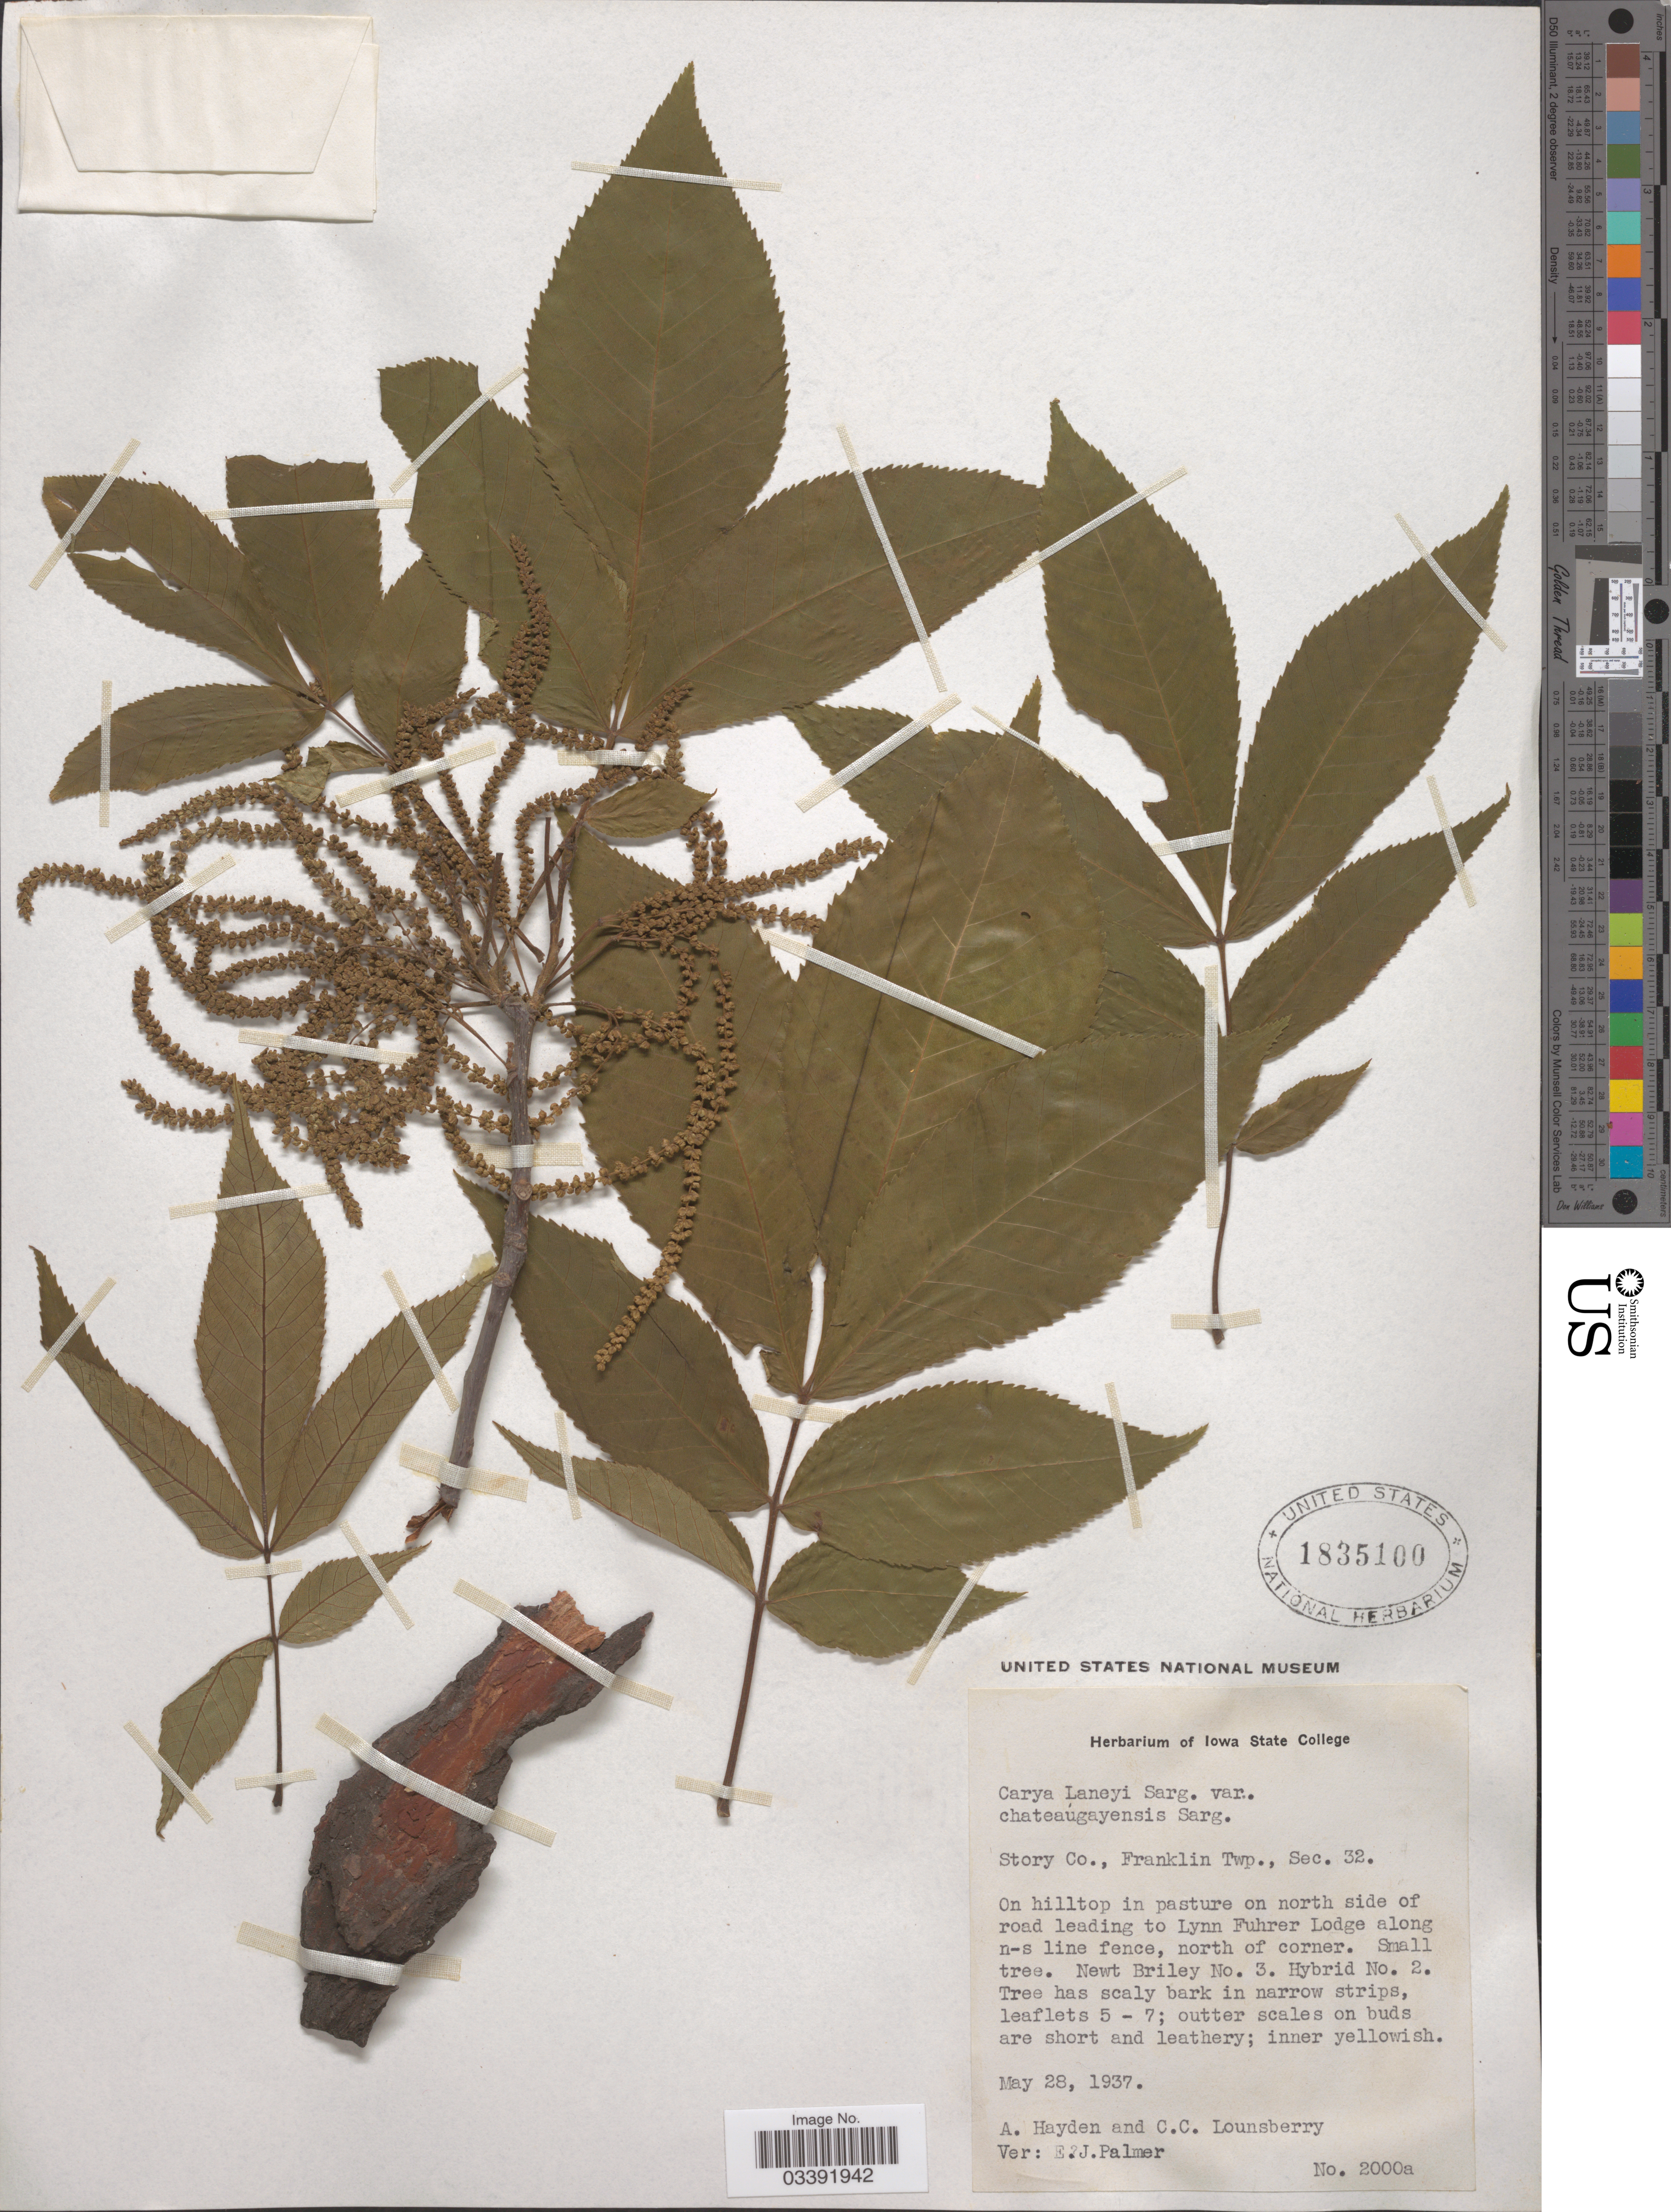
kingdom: Plantae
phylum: Tracheophyta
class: Magnoliopsida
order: Fagales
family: Juglandaceae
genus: Carya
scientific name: Carya laneyi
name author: Sarg.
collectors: Ada Hayden & C. Lounsberry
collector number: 2000a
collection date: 1937-05-28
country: United States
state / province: Iowa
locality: Story Co., Franklin Twp., Sec. 32. On hilltop in pasture on north side of road leading to Lynn Fuhrer Lodge along n-s line fence, north of corner.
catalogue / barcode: US 1835100